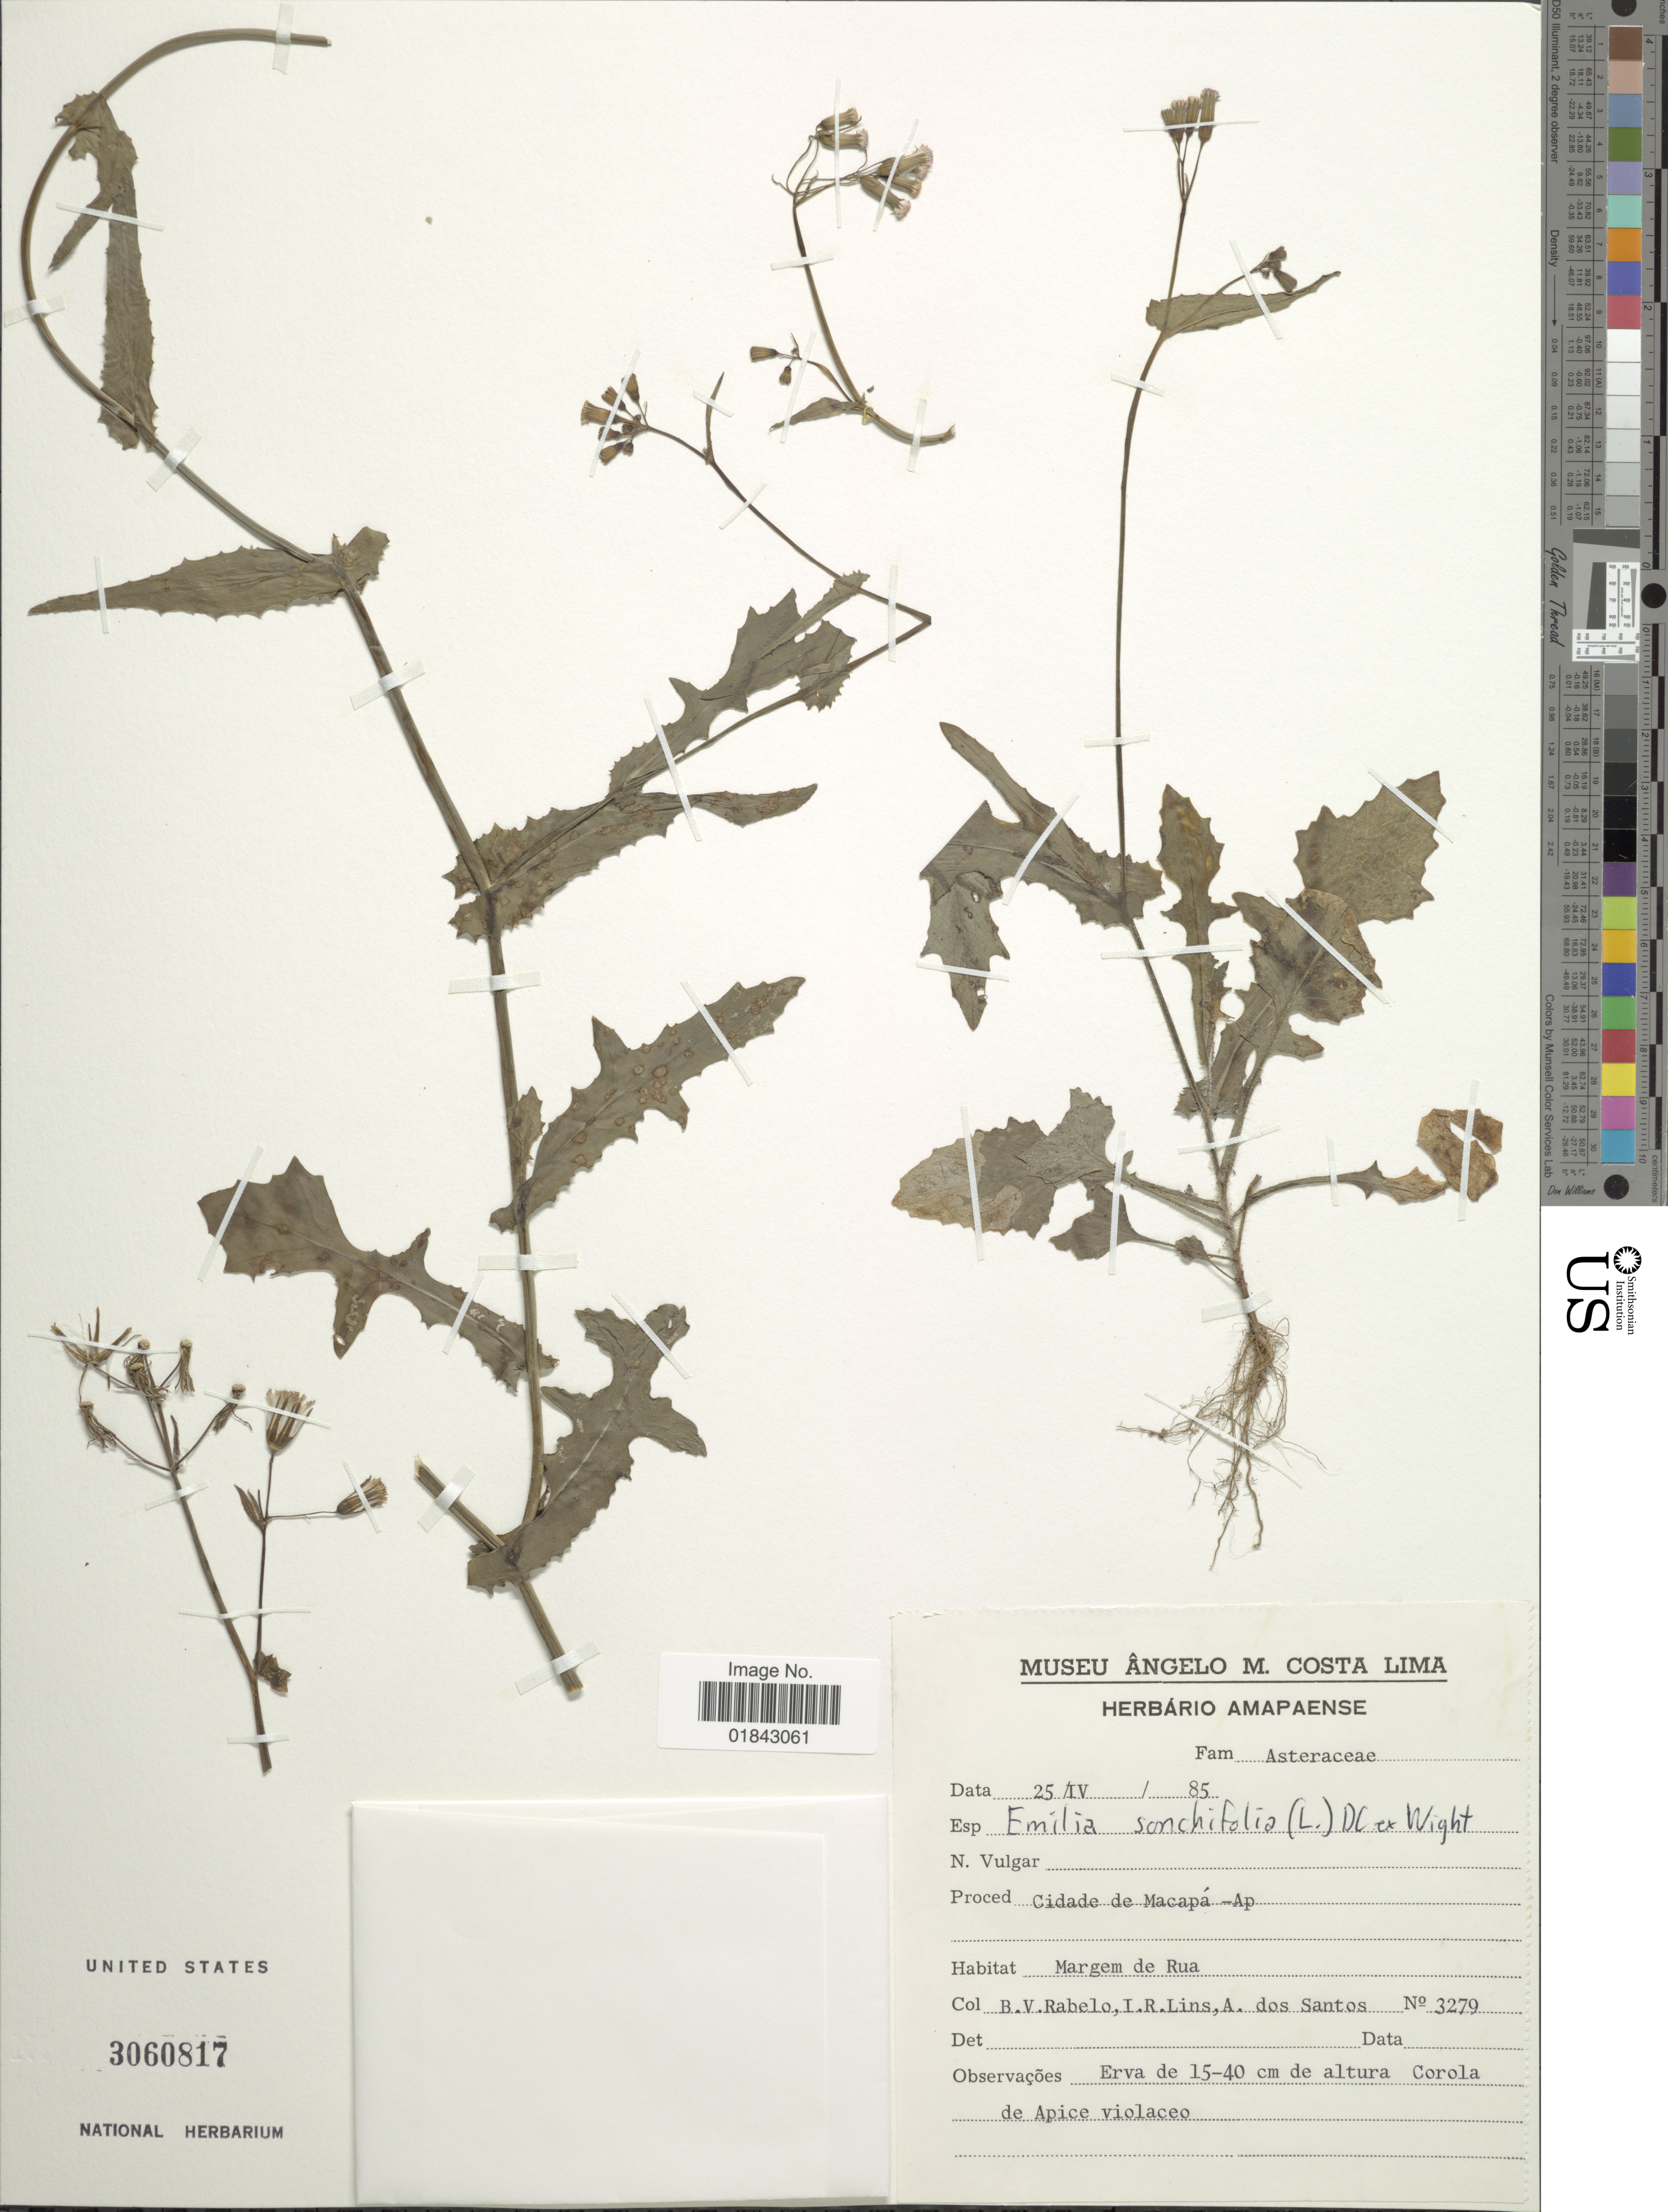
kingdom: Plantae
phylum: Tracheophyta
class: Magnoliopsida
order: Asterales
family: Asteraceae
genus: Emilia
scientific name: Emilia sonchifolia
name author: (L.) DC.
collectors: B. Rabelo, I. Lins & A. Araujo dos Santos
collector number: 3279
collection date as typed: Transcribed d/m/y: 25/4/85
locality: Cidade de Macapá- Ap, Corola de Apice violaceo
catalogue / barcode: US 3060817